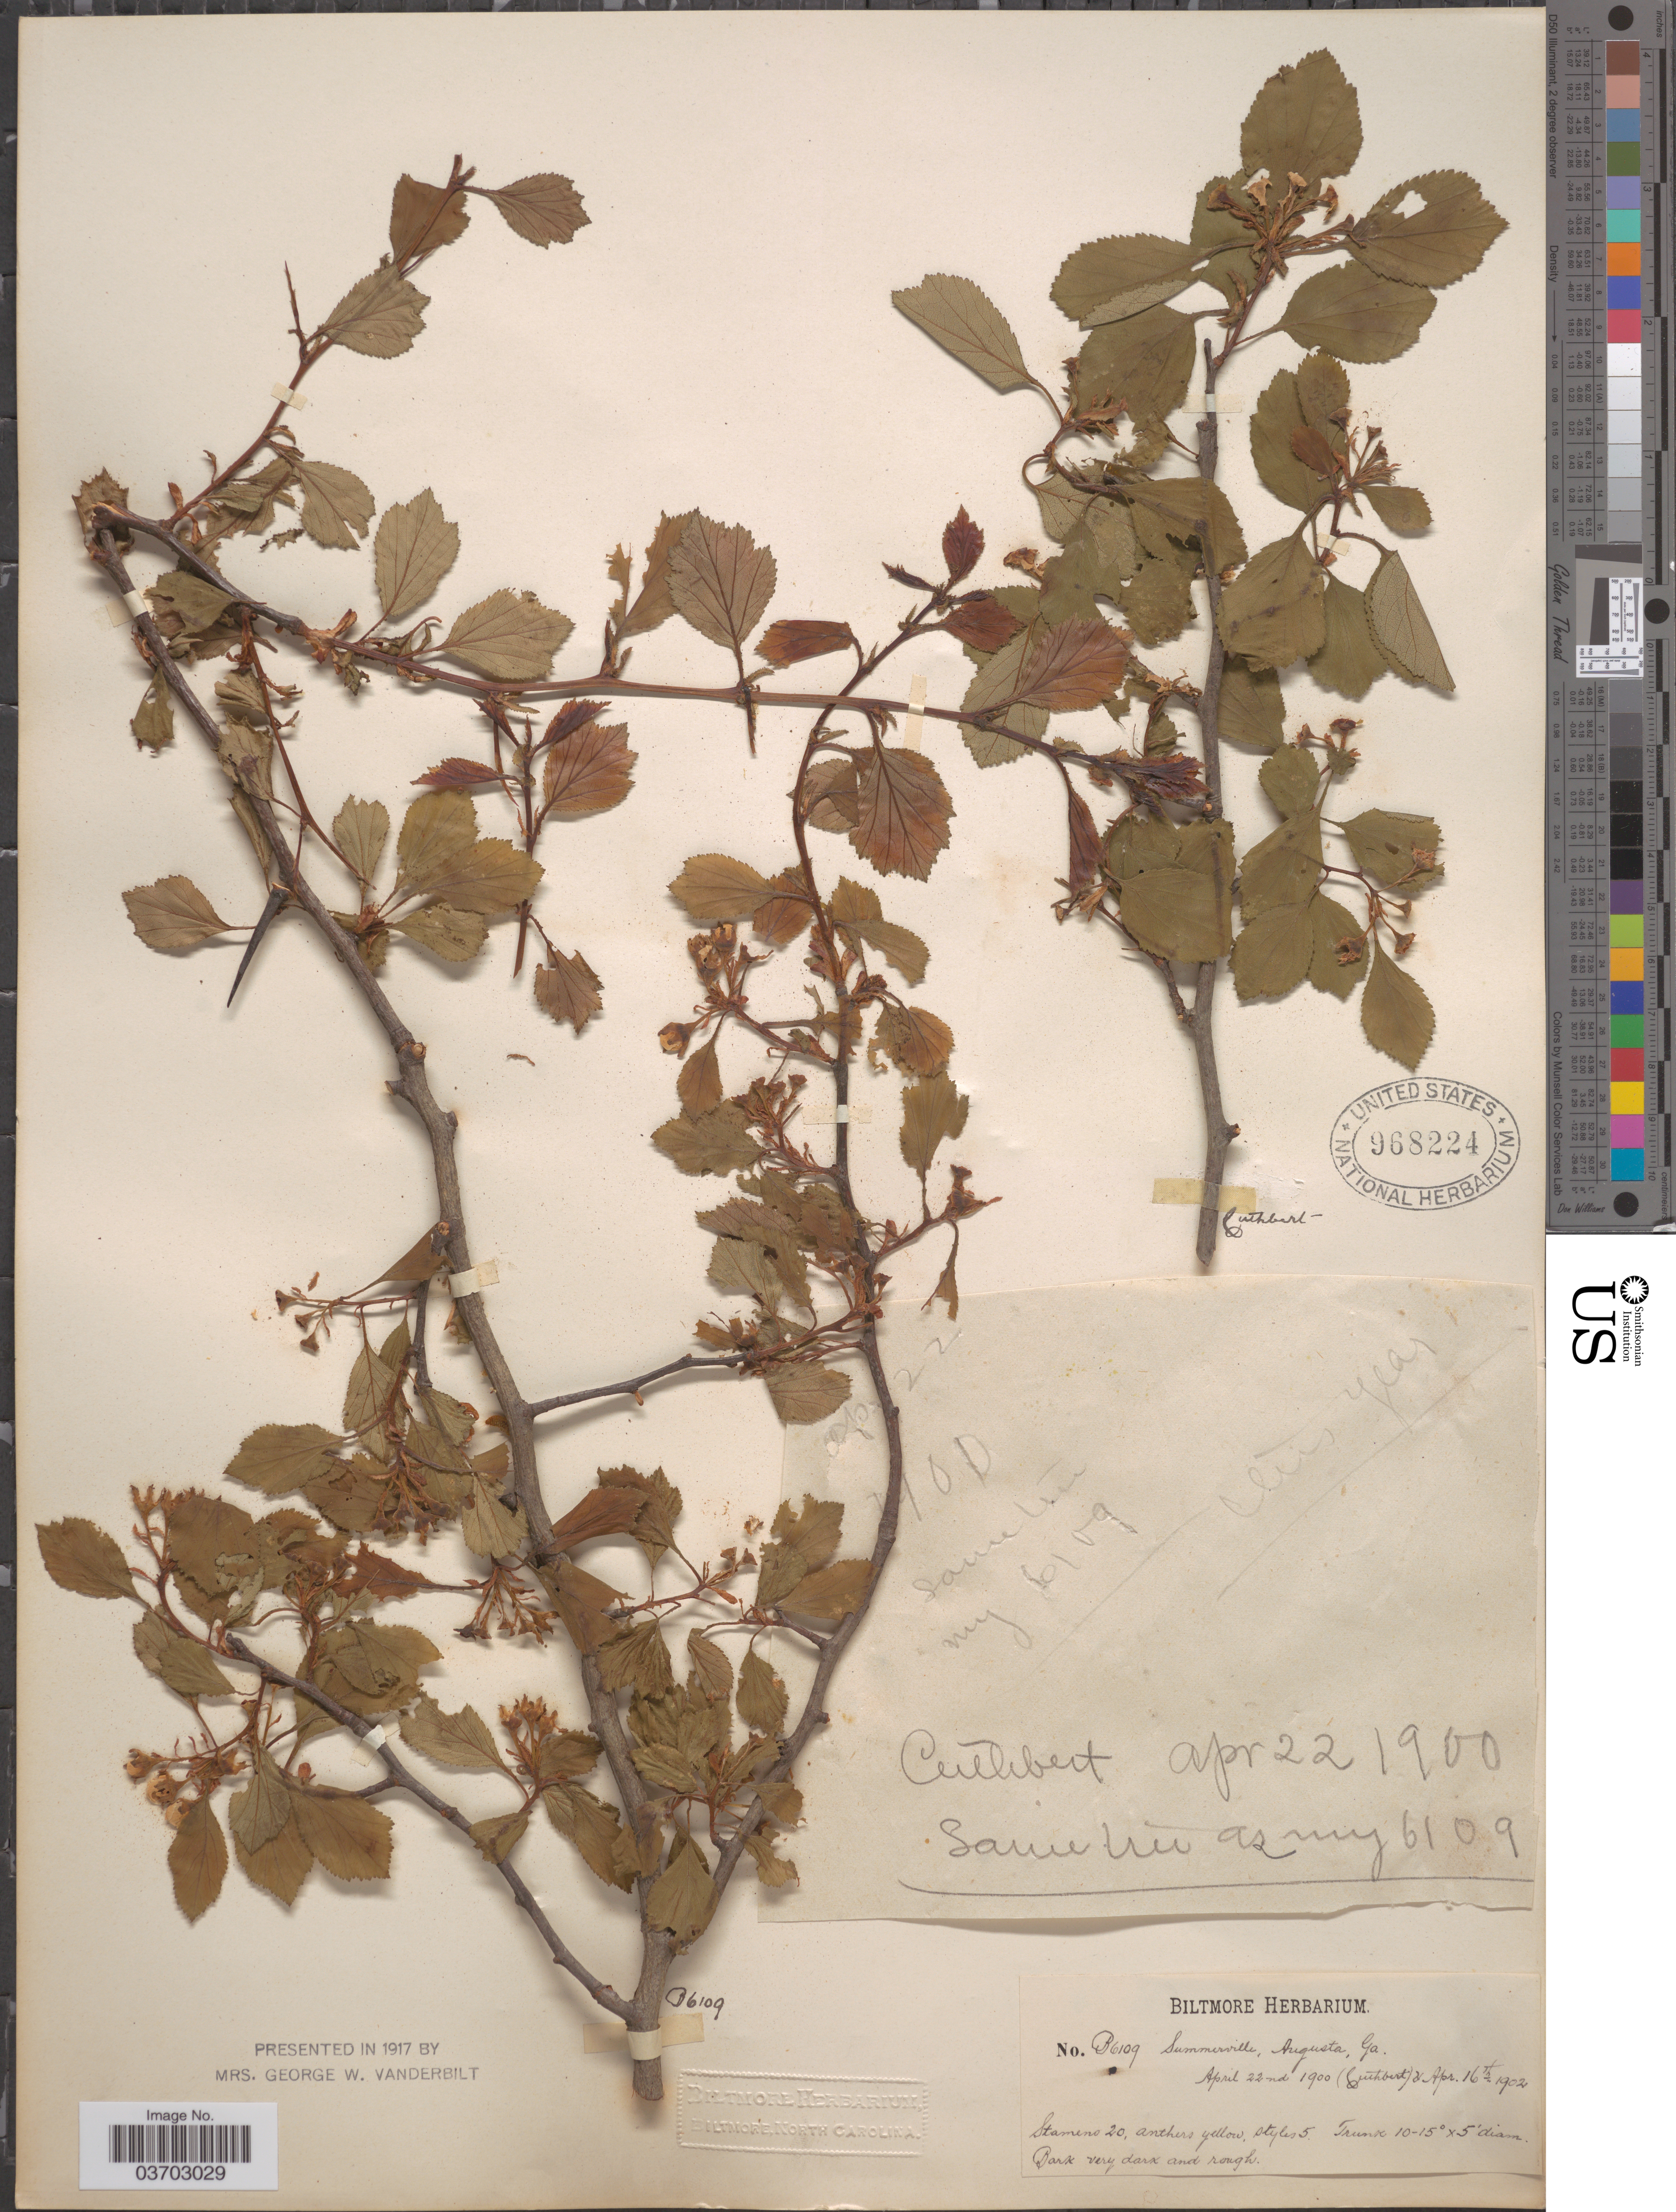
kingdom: Plantae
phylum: Tracheophyta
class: Magnoliopsida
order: Rosales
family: Rosaceae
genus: Crataegus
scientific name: Crataegus necopinata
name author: Pojark.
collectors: ex herb. Biltmore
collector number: B6109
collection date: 1900-04-22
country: United States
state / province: Georgia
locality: Summerville, Augusta. Cuthbert.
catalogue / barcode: US 968224